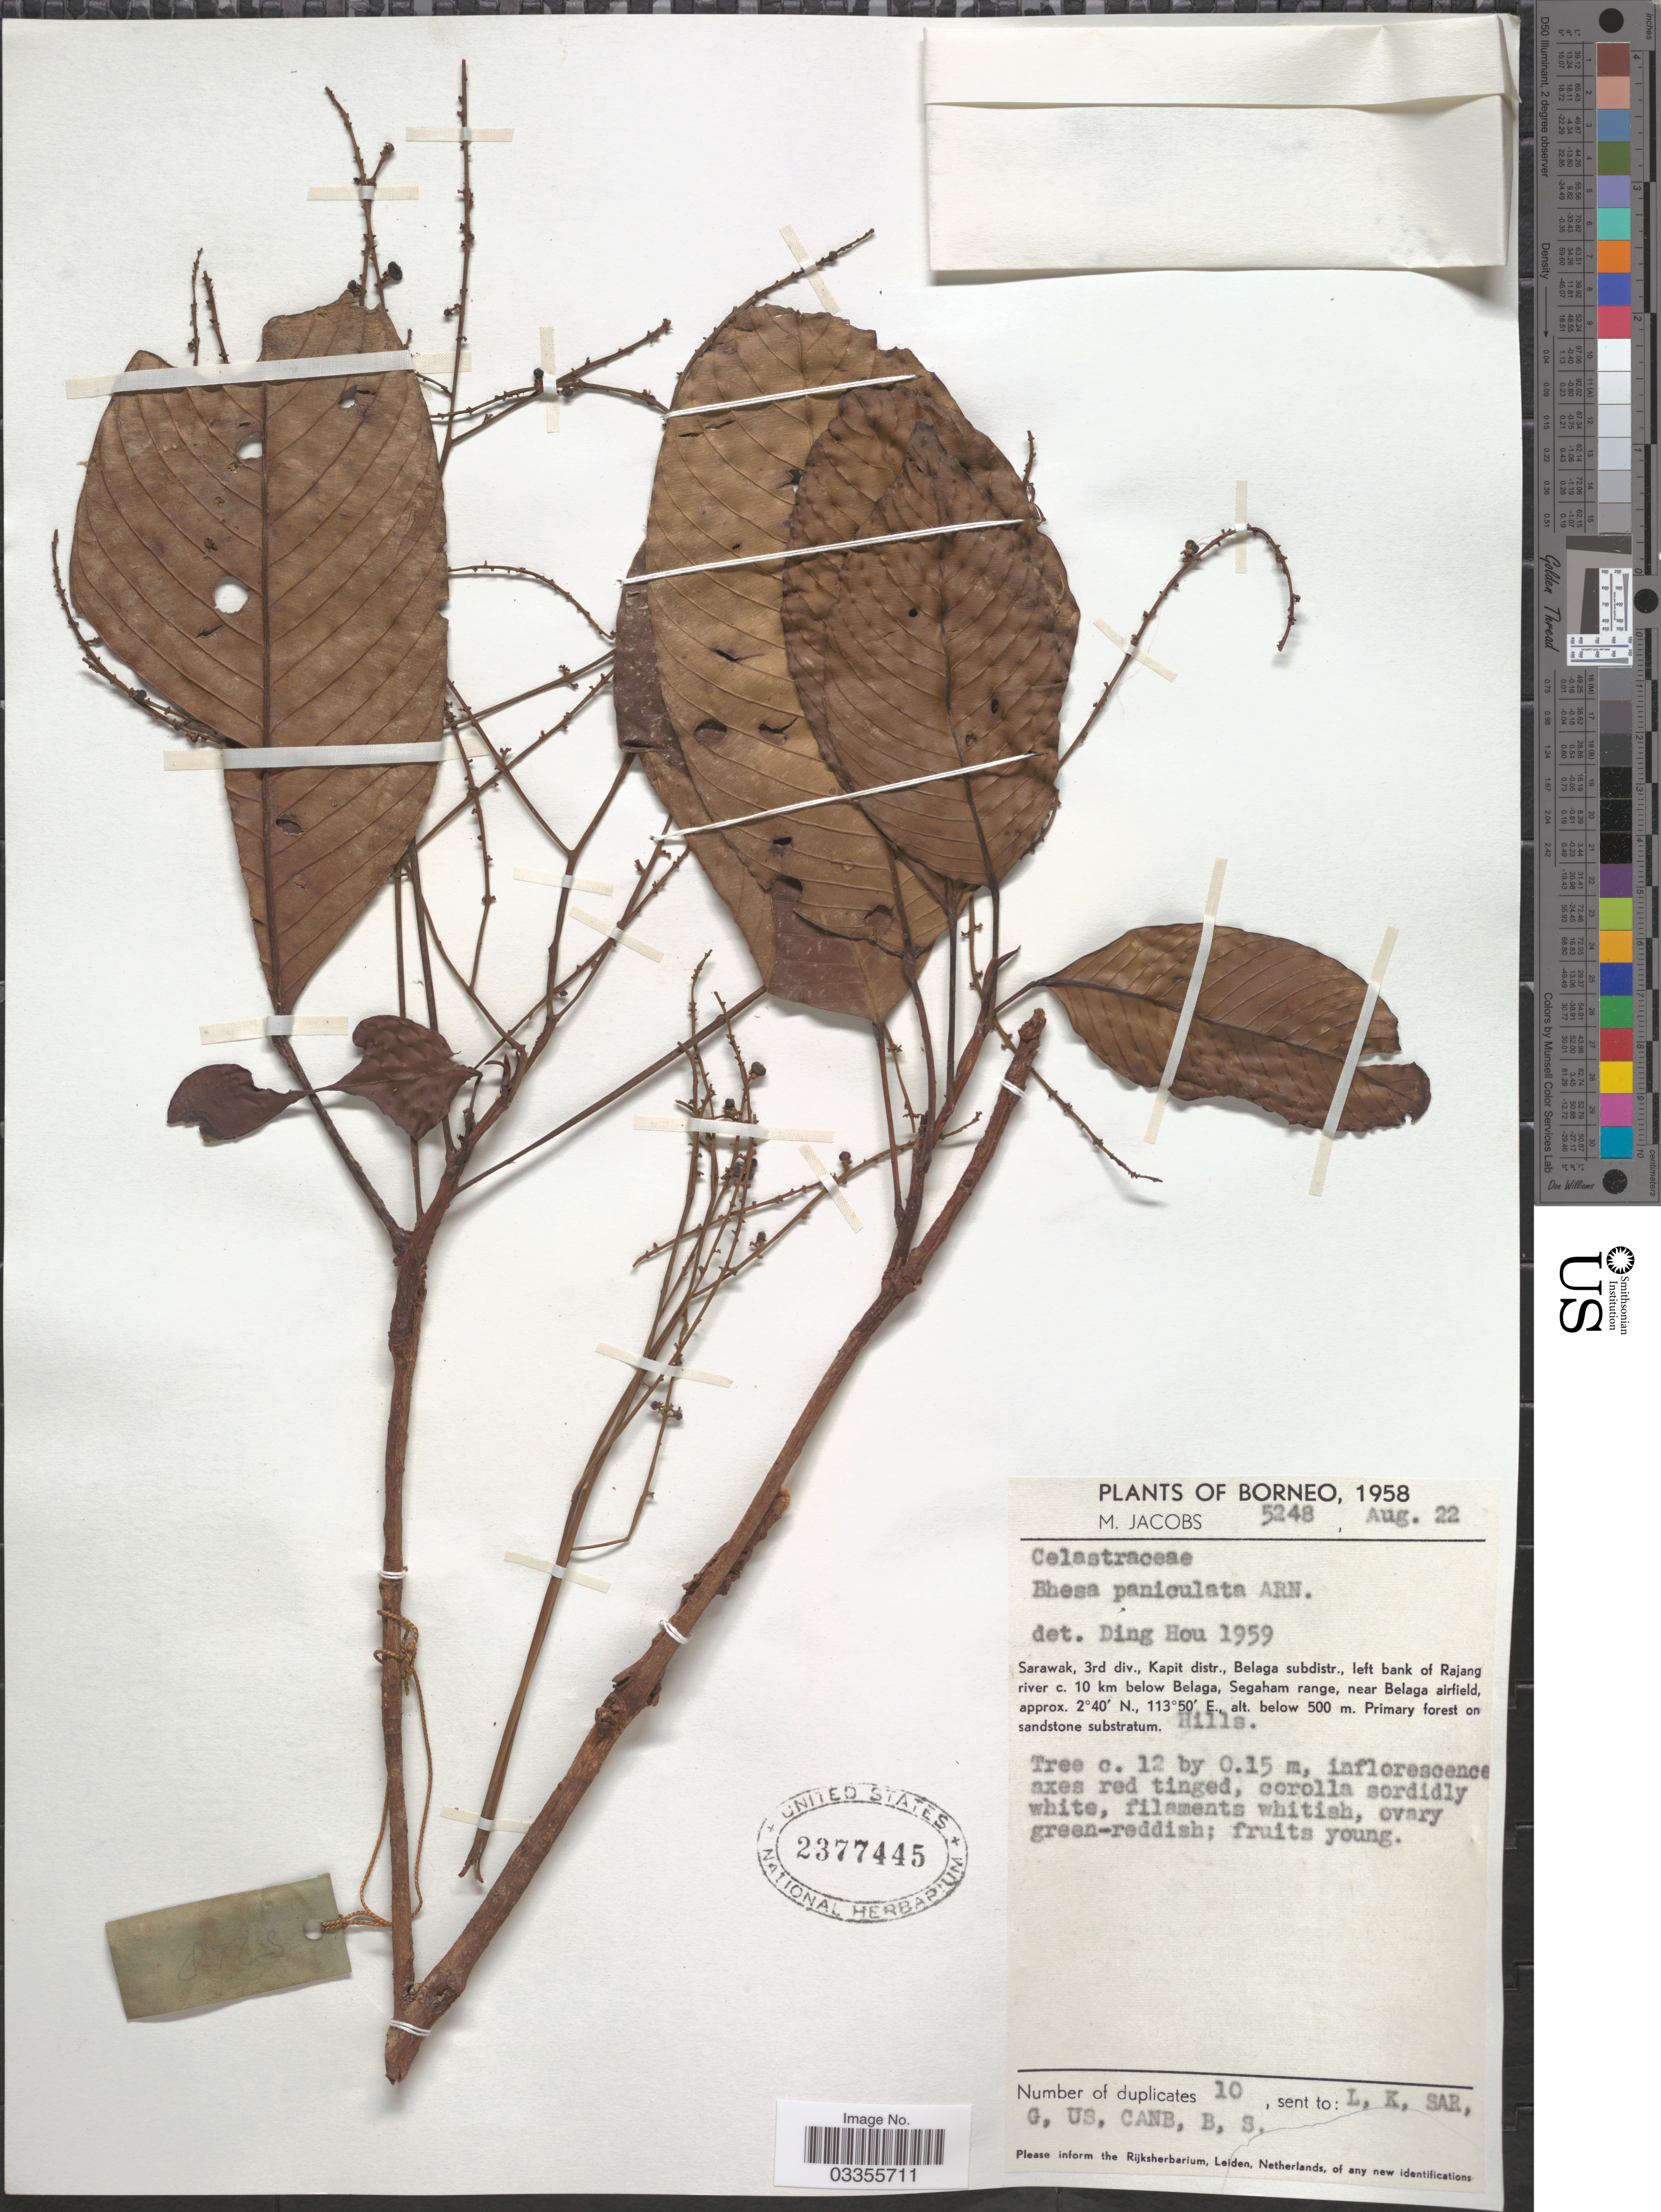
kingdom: Plantae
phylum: Tracheophyta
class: Magnoliopsida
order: Malpighiales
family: Centroplacaceae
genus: Bhesa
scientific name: Bhesa paniculata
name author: (Wall.) Arn.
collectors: M. Jacobs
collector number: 5248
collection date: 1958-08-22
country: Malaysia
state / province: Sarawak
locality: Borneo. 3rd div., Kapit distr., Belaga subdistr., left bank of Rajang river c. 10 km below Belaga, Segaham range, near Belaga airfield.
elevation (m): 500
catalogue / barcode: US 2377445